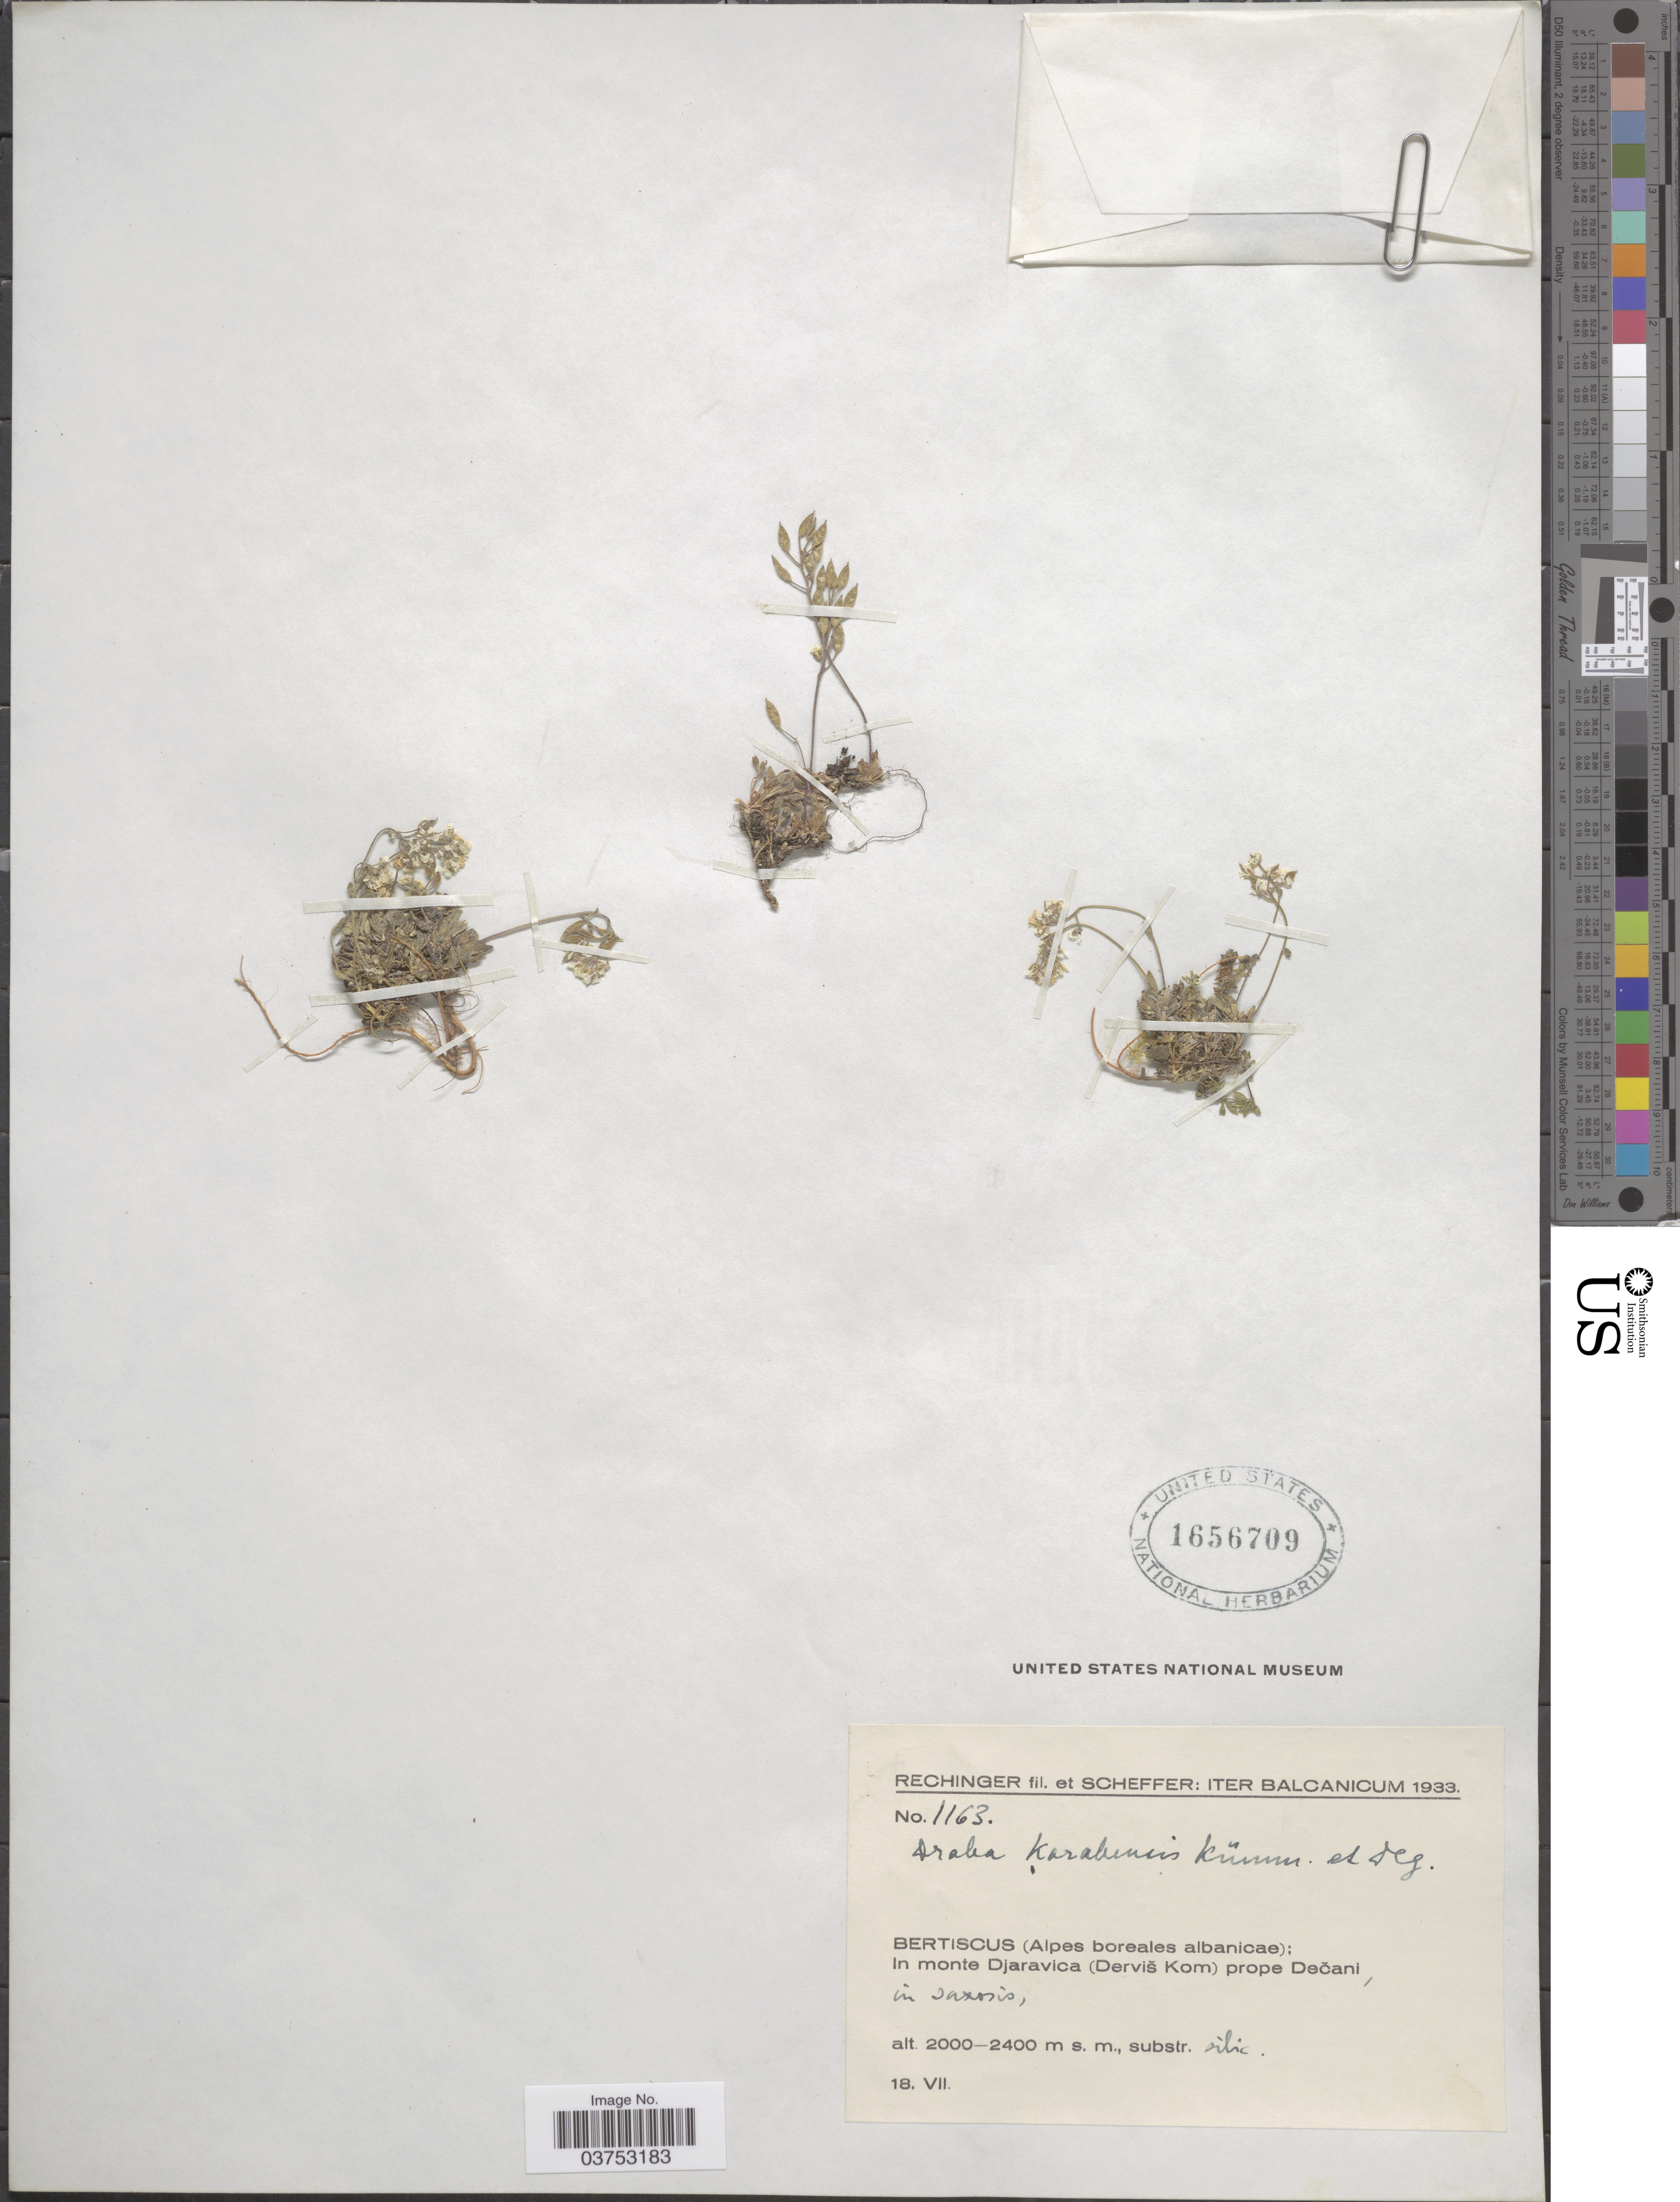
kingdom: Plantae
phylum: Tracheophyta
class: Magnoliopsida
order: Brassicales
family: Brassicaceae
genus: Draba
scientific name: Draba korabensis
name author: Kümmerle & Degen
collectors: -- Rechinger & Scheffer, --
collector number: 1163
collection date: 1933-07-18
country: Kosovo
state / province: Deçanit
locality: Iter Balcanicum. Bertiscus (Alpes boreales albanicae); In monte Djaravica (Derviš Kom) prope Dečani, in saxosis.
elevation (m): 2000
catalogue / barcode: US 1656709